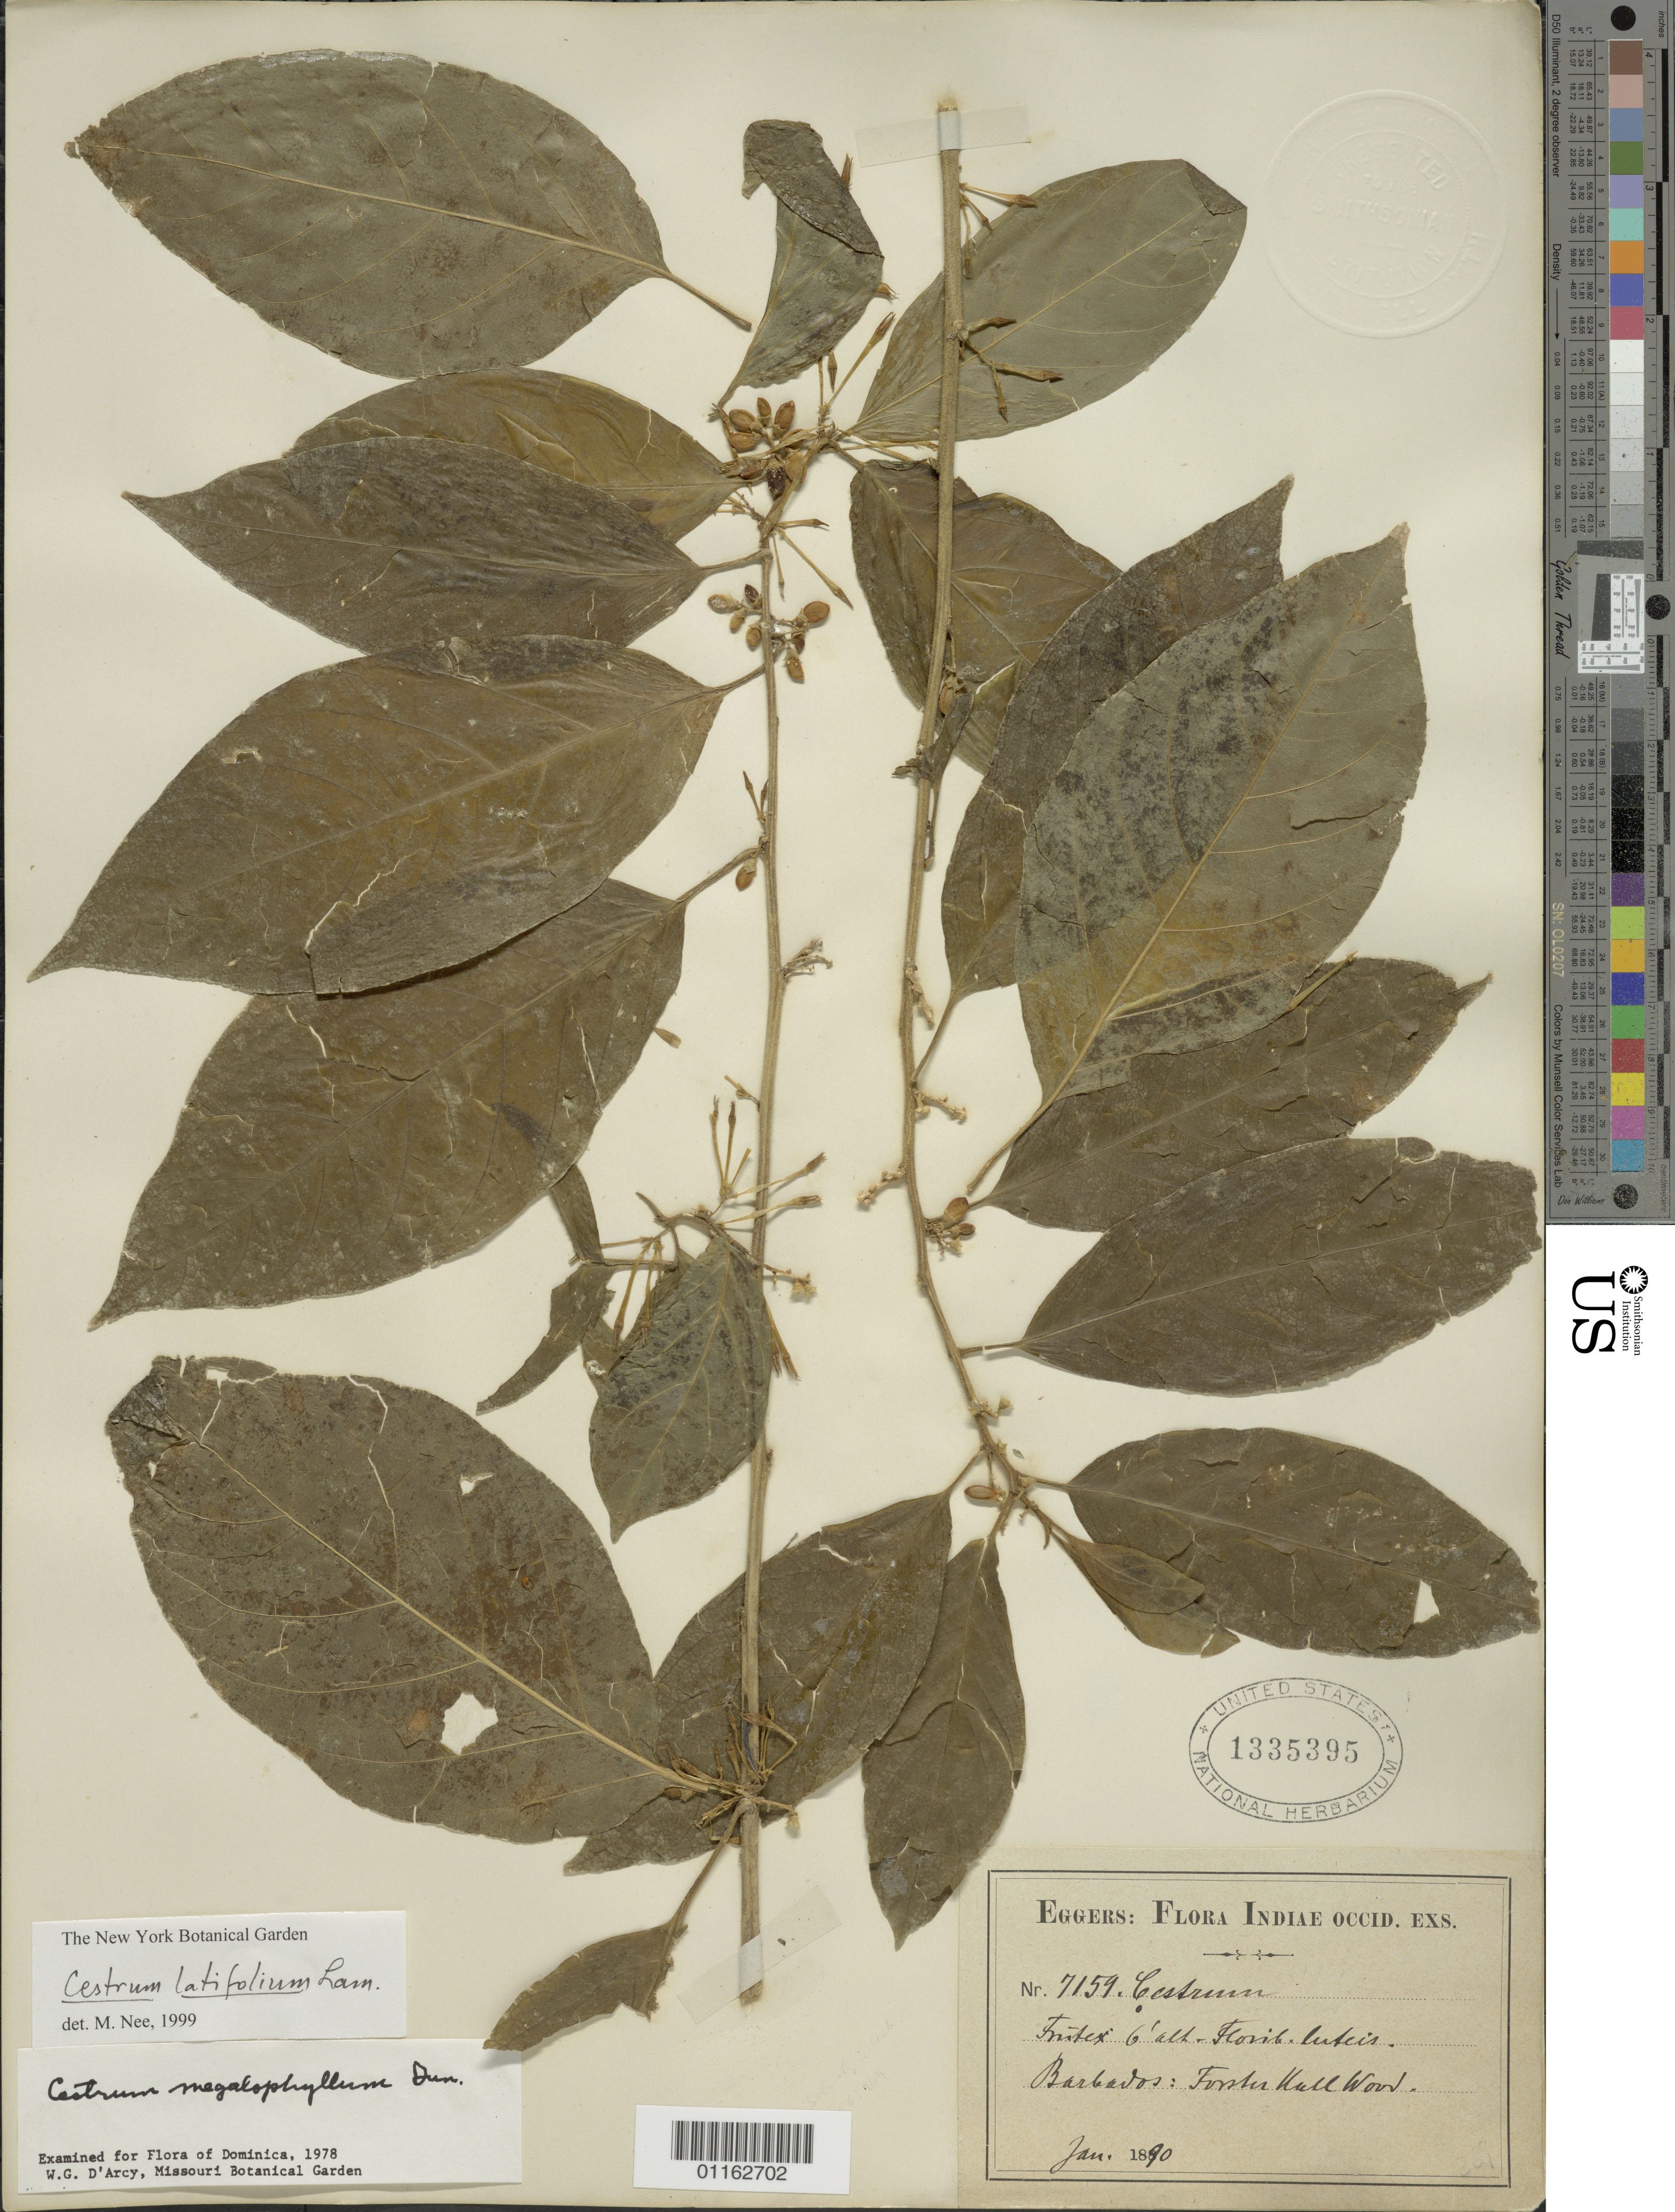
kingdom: Plantae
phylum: Tracheophyta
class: Magnoliopsida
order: Solanales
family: Solanaceae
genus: Cestrum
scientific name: Cestrum latifolium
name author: Lam.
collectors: -. Eggers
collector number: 7159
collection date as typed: Jan 1890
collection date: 1890-01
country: Barbados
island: Barbados I.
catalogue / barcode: US 1335395